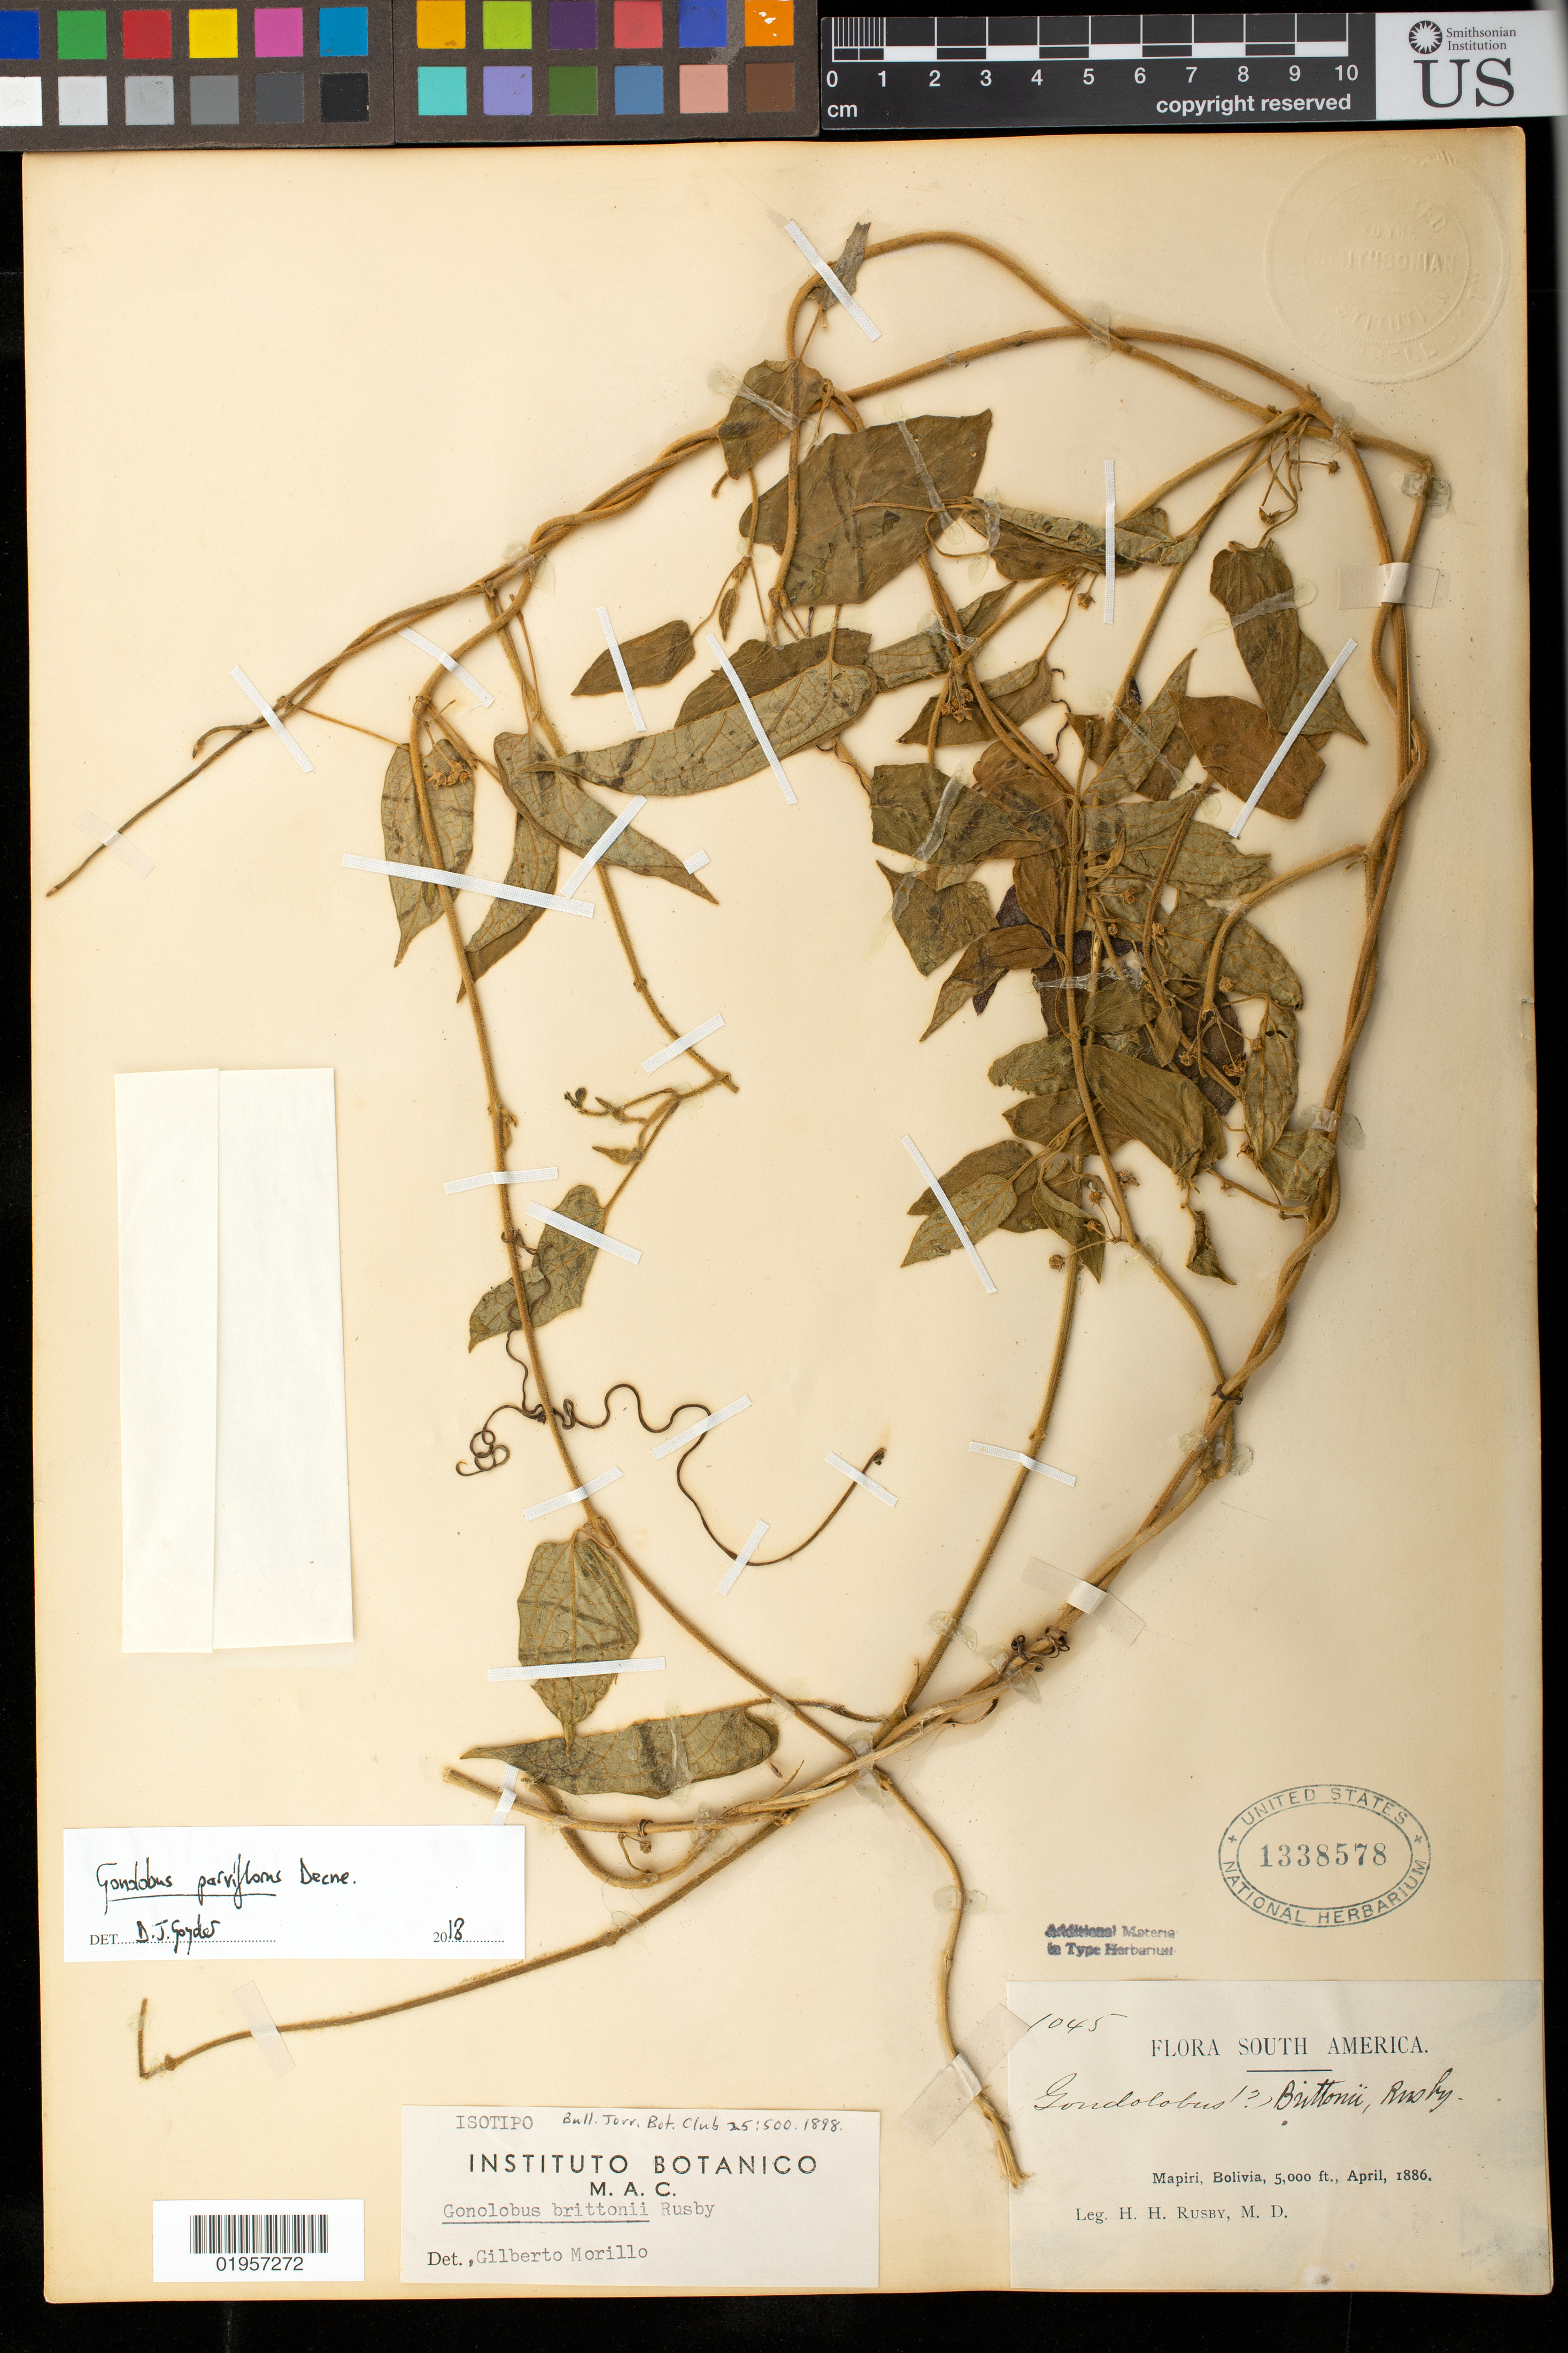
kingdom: Plantae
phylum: Tracheophyta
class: Magnoliopsida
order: Gentianales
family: Apocynaceae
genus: Gonolobus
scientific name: Gonolobus parviflorus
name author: Decne.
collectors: H. H. Rusby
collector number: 1045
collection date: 1886-04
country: Bolivia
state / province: La Páz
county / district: Larecaja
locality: Mapiri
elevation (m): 1524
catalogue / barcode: US 1338578